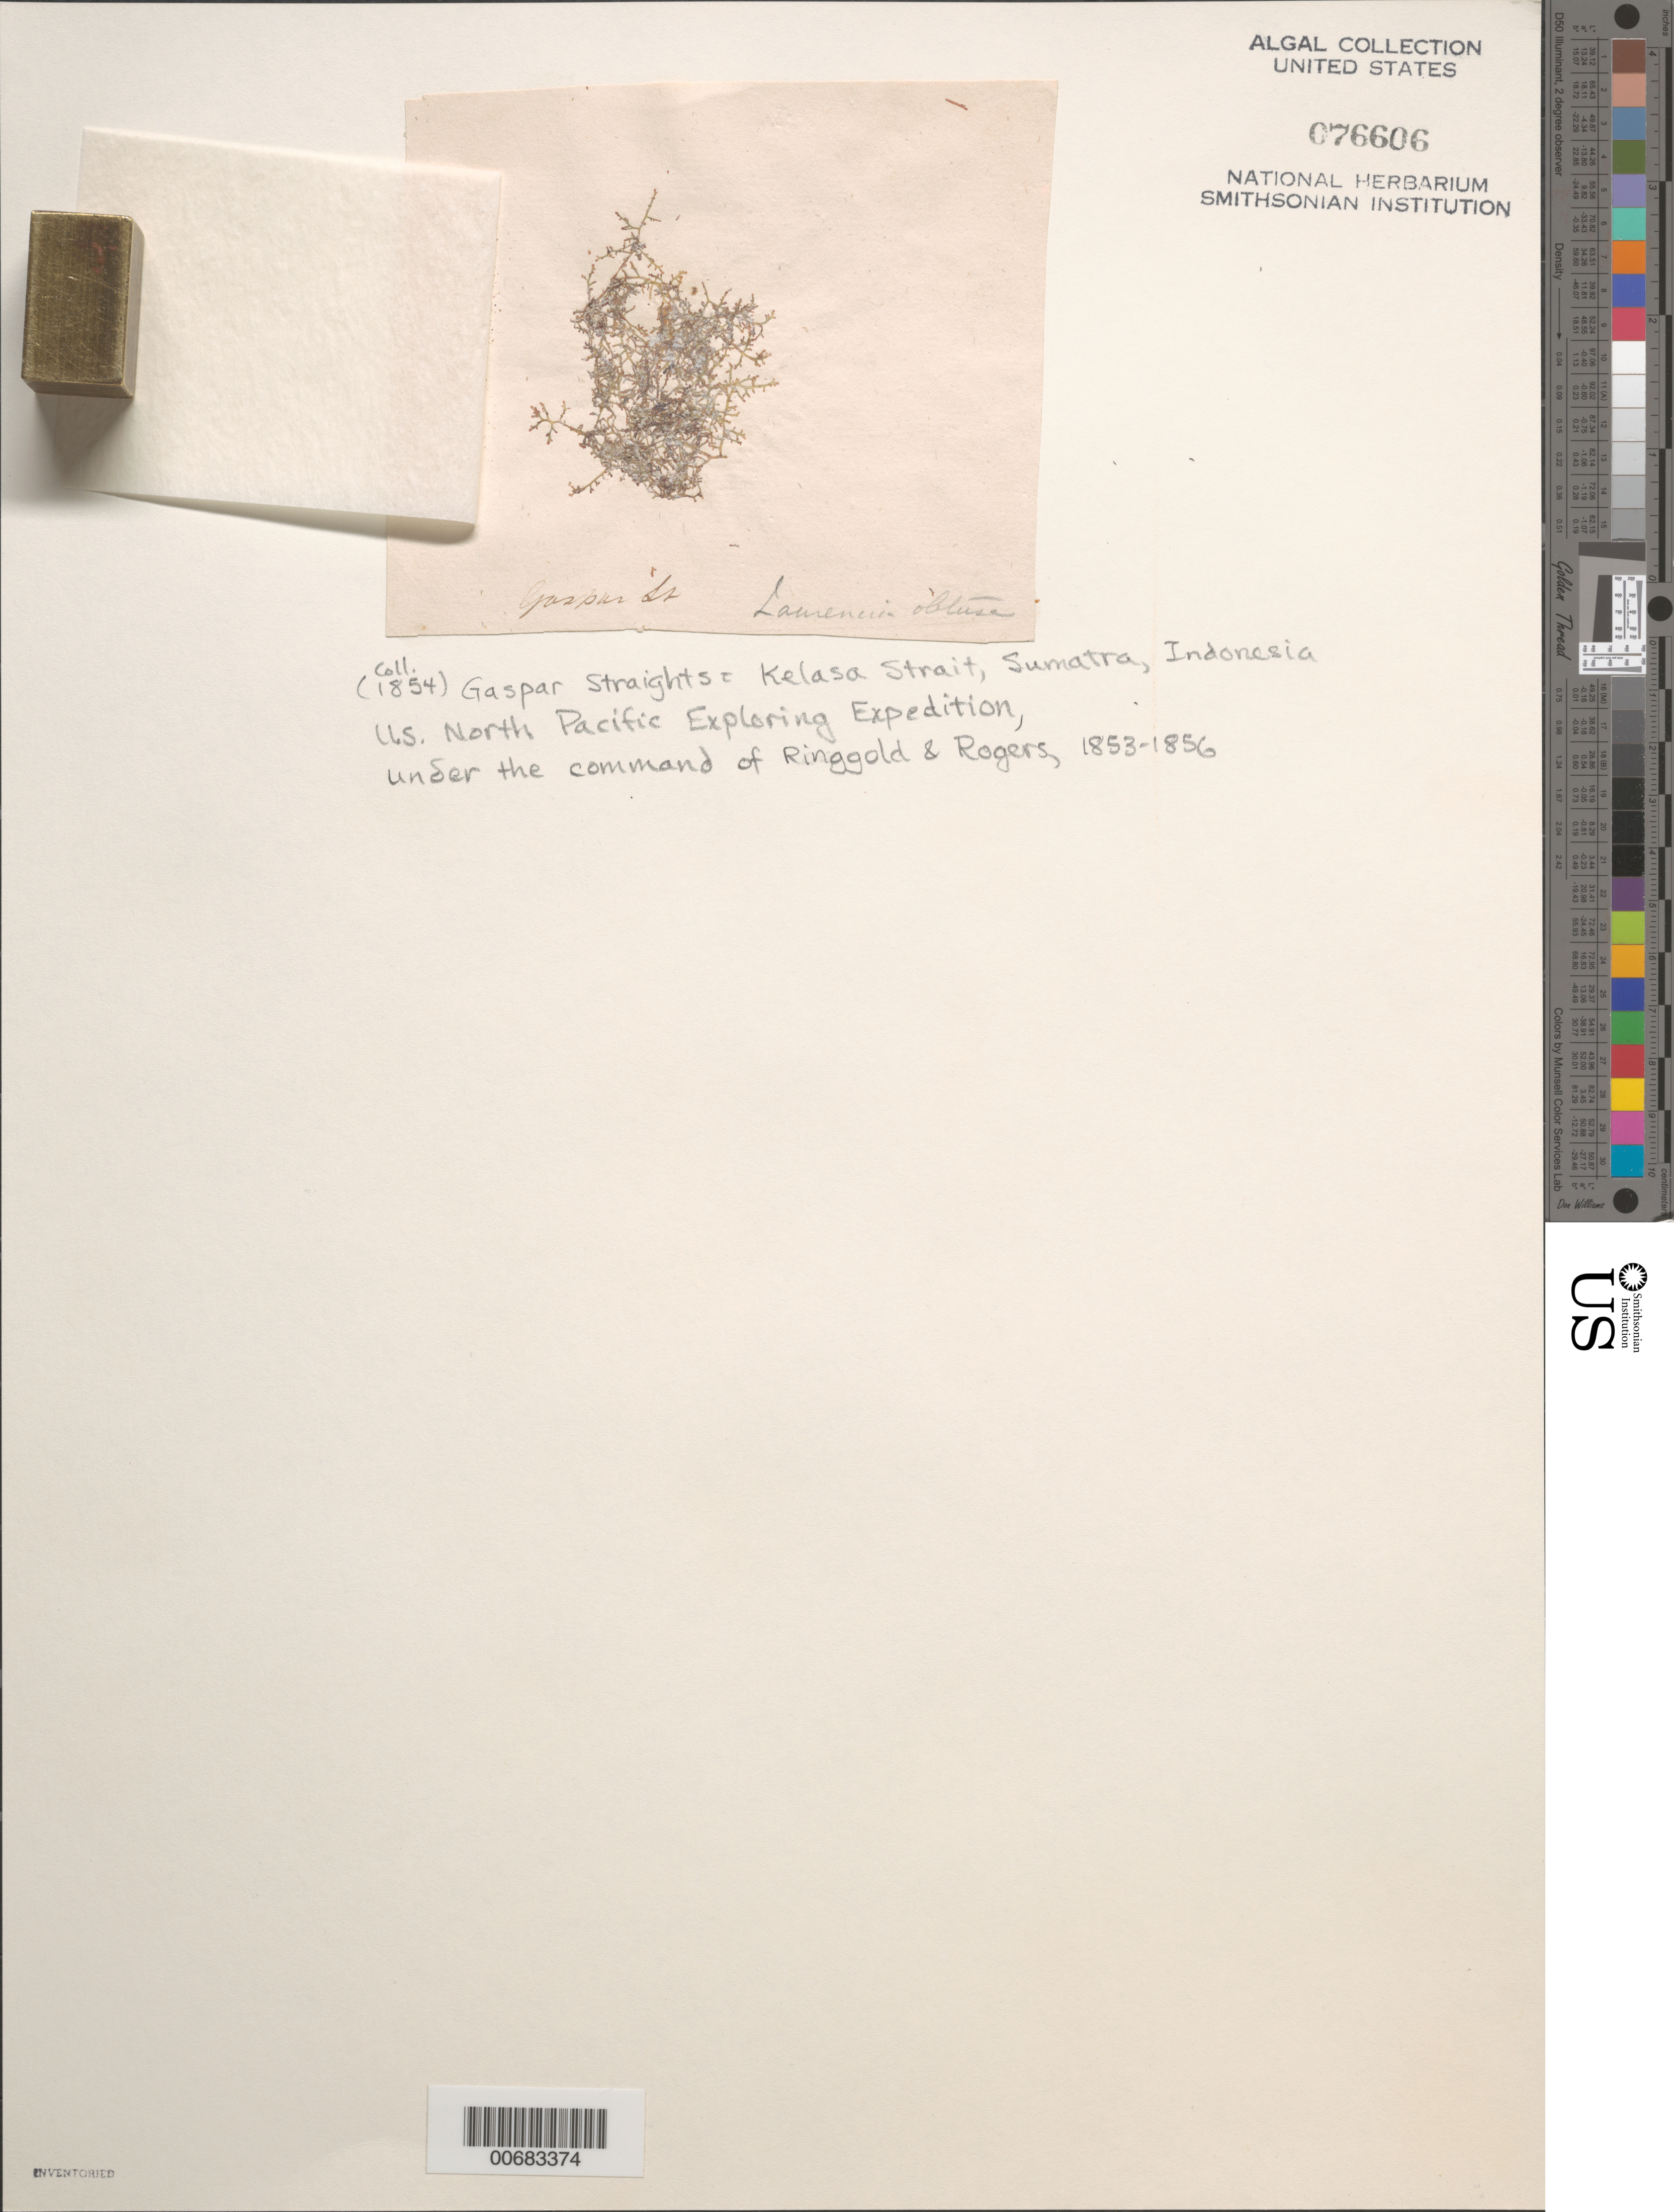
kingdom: Plantae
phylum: Rhodophyta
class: Florideophyceae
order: Ceramiales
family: Rhodomelaceae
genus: Laurencia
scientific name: Laurencia obtusa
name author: (Huds.) J.V.Lamouroux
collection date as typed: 1854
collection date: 1854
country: Indonesia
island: Sumatra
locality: Kelasa Strait (Gaspar St.)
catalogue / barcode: US 76606